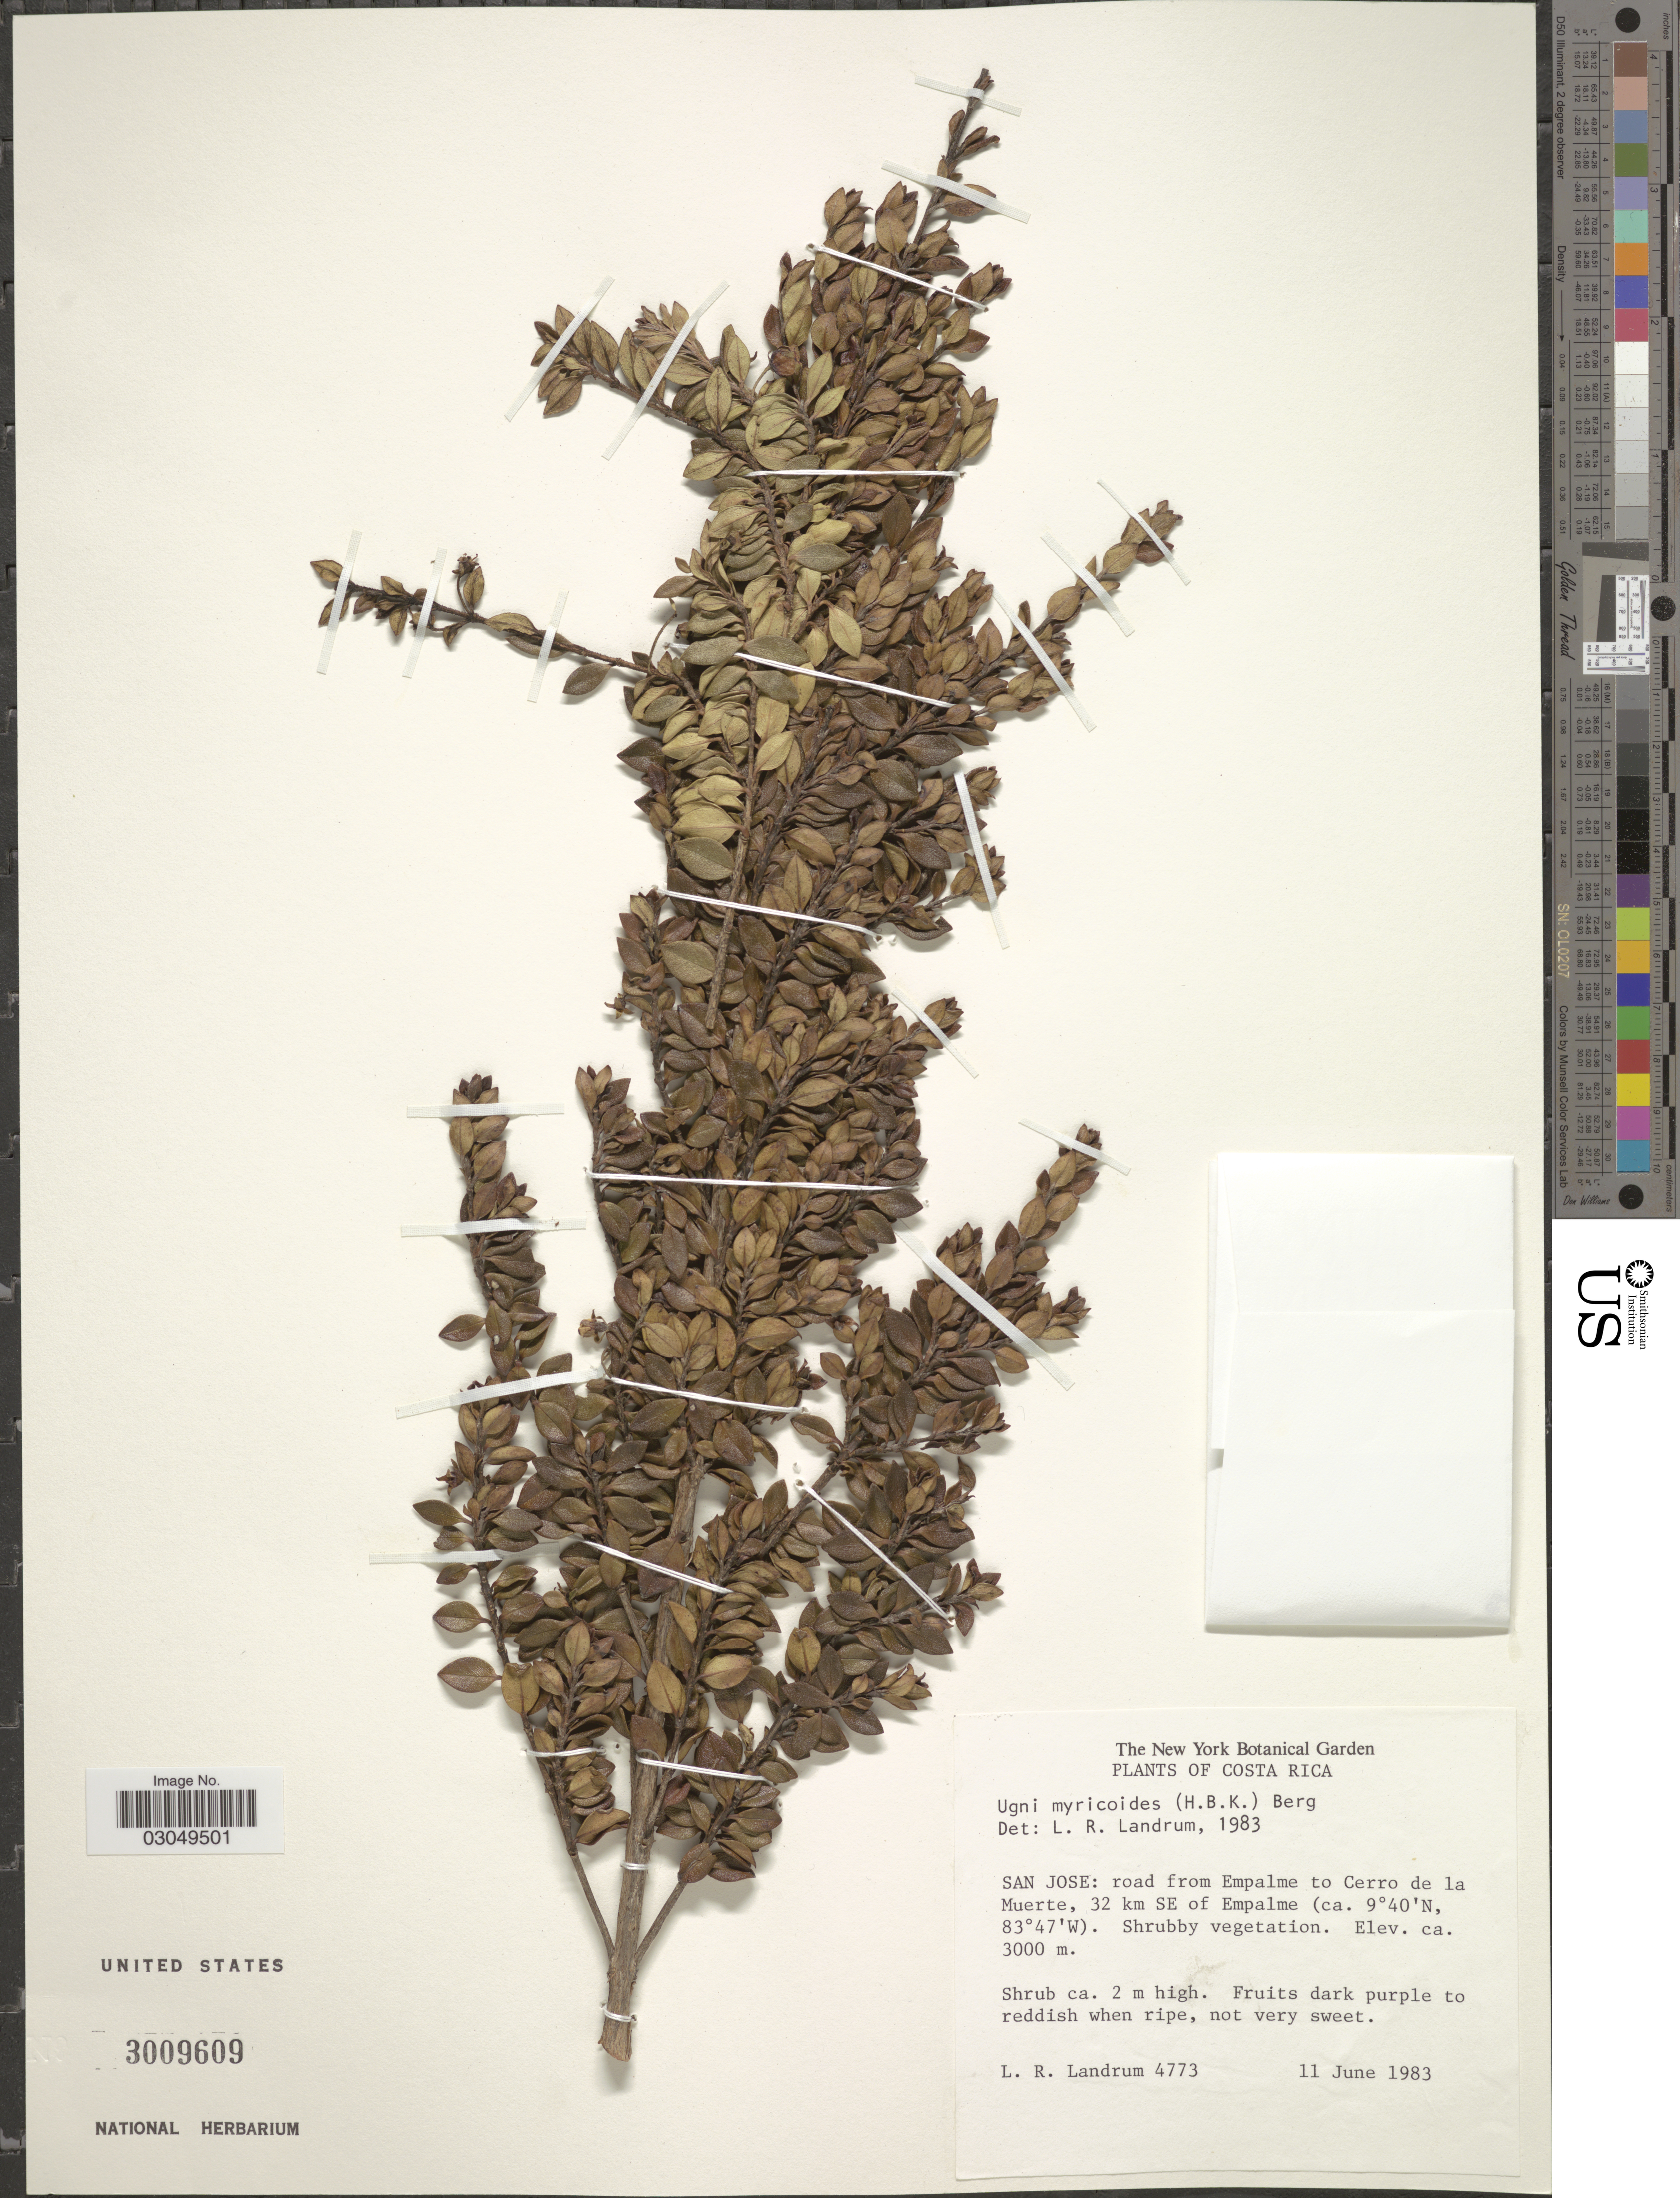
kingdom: Plantae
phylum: Tracheophyta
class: Magnoliopsida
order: Myrtales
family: Myrtaceae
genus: Ugni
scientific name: Ugni myricoides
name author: (Kunth) O. Berg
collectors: L. R. Landrum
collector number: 4773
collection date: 1983-06-11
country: Costa Rica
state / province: San José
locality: Road from Empalme to Cerro de la Muerte, 32 km SE of Empalme.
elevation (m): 3000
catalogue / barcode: US 3009609